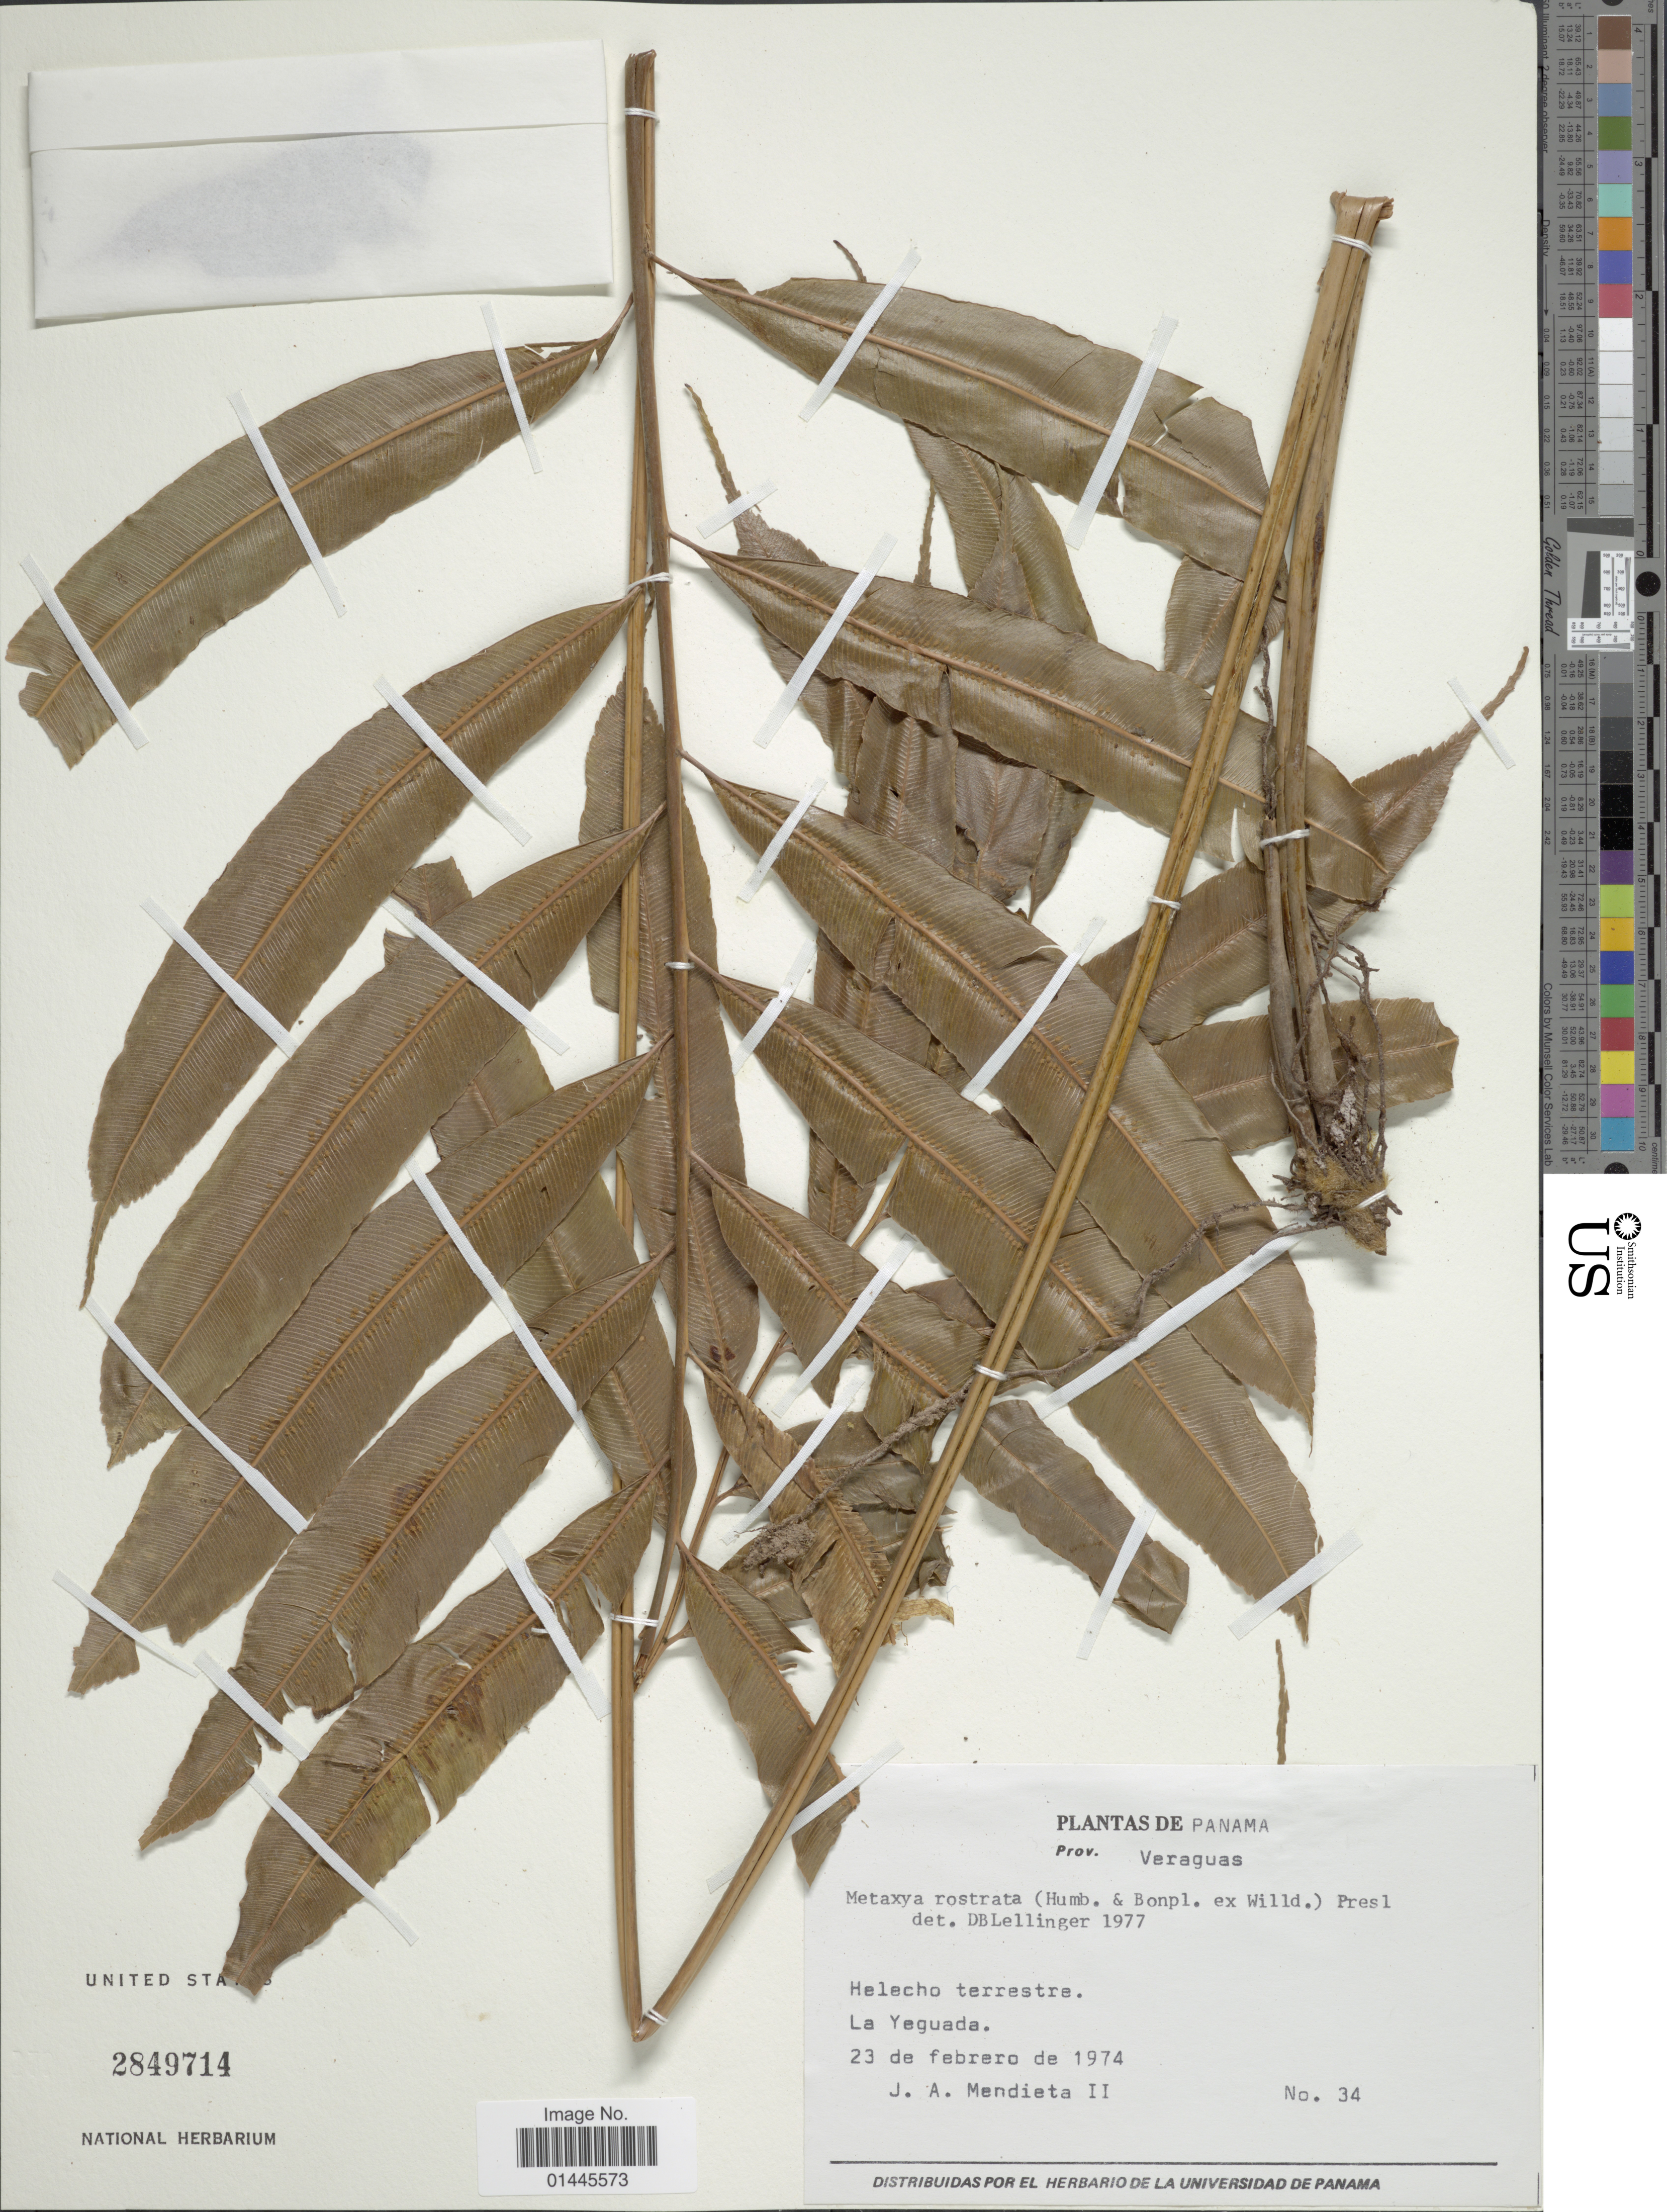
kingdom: Plantae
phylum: Tracheophyta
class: Polypodiopsida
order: Cyatheales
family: Metaxyaceae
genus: Metaxya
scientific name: Metaxya rostrata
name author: (Kunth) C. Presl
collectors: J. Mendieta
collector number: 34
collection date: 1974-02-23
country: Panama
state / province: Veraguas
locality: La Yeguada.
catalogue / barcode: US 2849714